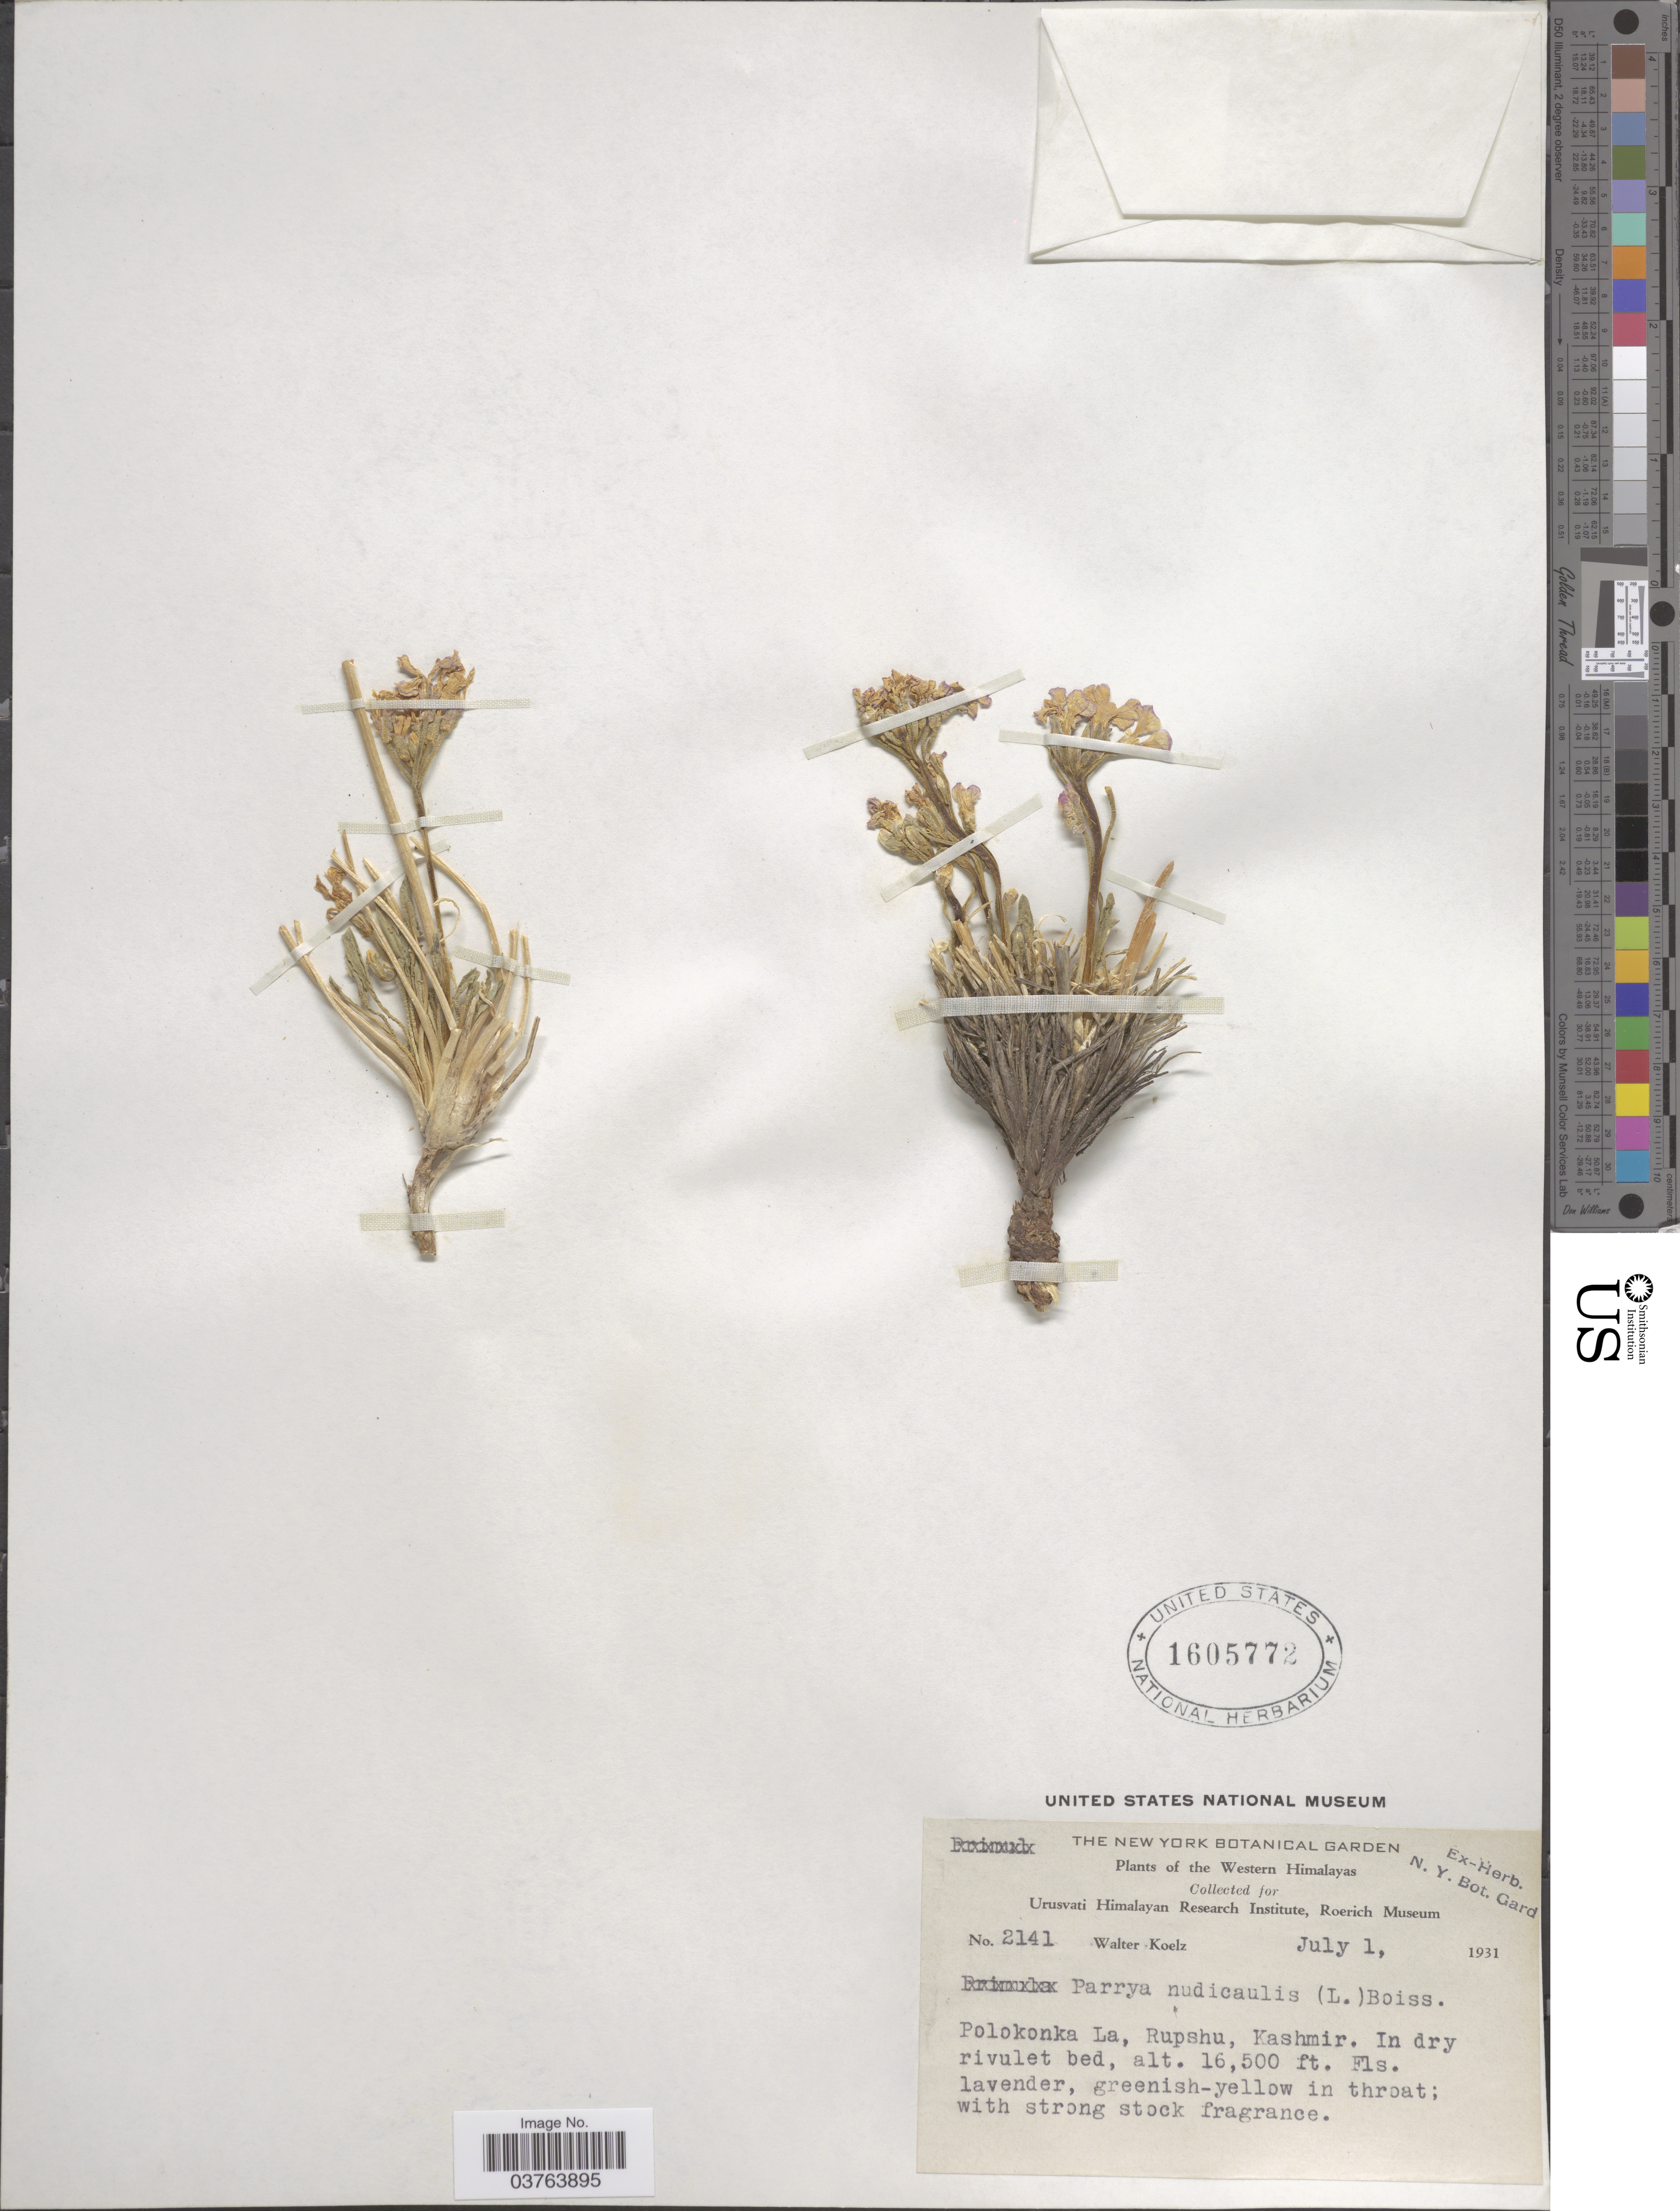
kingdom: Plantae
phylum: Tracheophyta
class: Magnoliopsida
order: Brassicales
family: Brassicaceae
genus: Parrya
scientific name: Parrya nudicaulis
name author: (L.) Regel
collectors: W. N. Koelz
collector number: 2141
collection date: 1931-07-01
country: India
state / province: Jammu and Kashmir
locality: Western Himalayas. Polokonka La, Rupshu, Kashmir.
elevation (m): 5029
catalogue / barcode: US 1605772